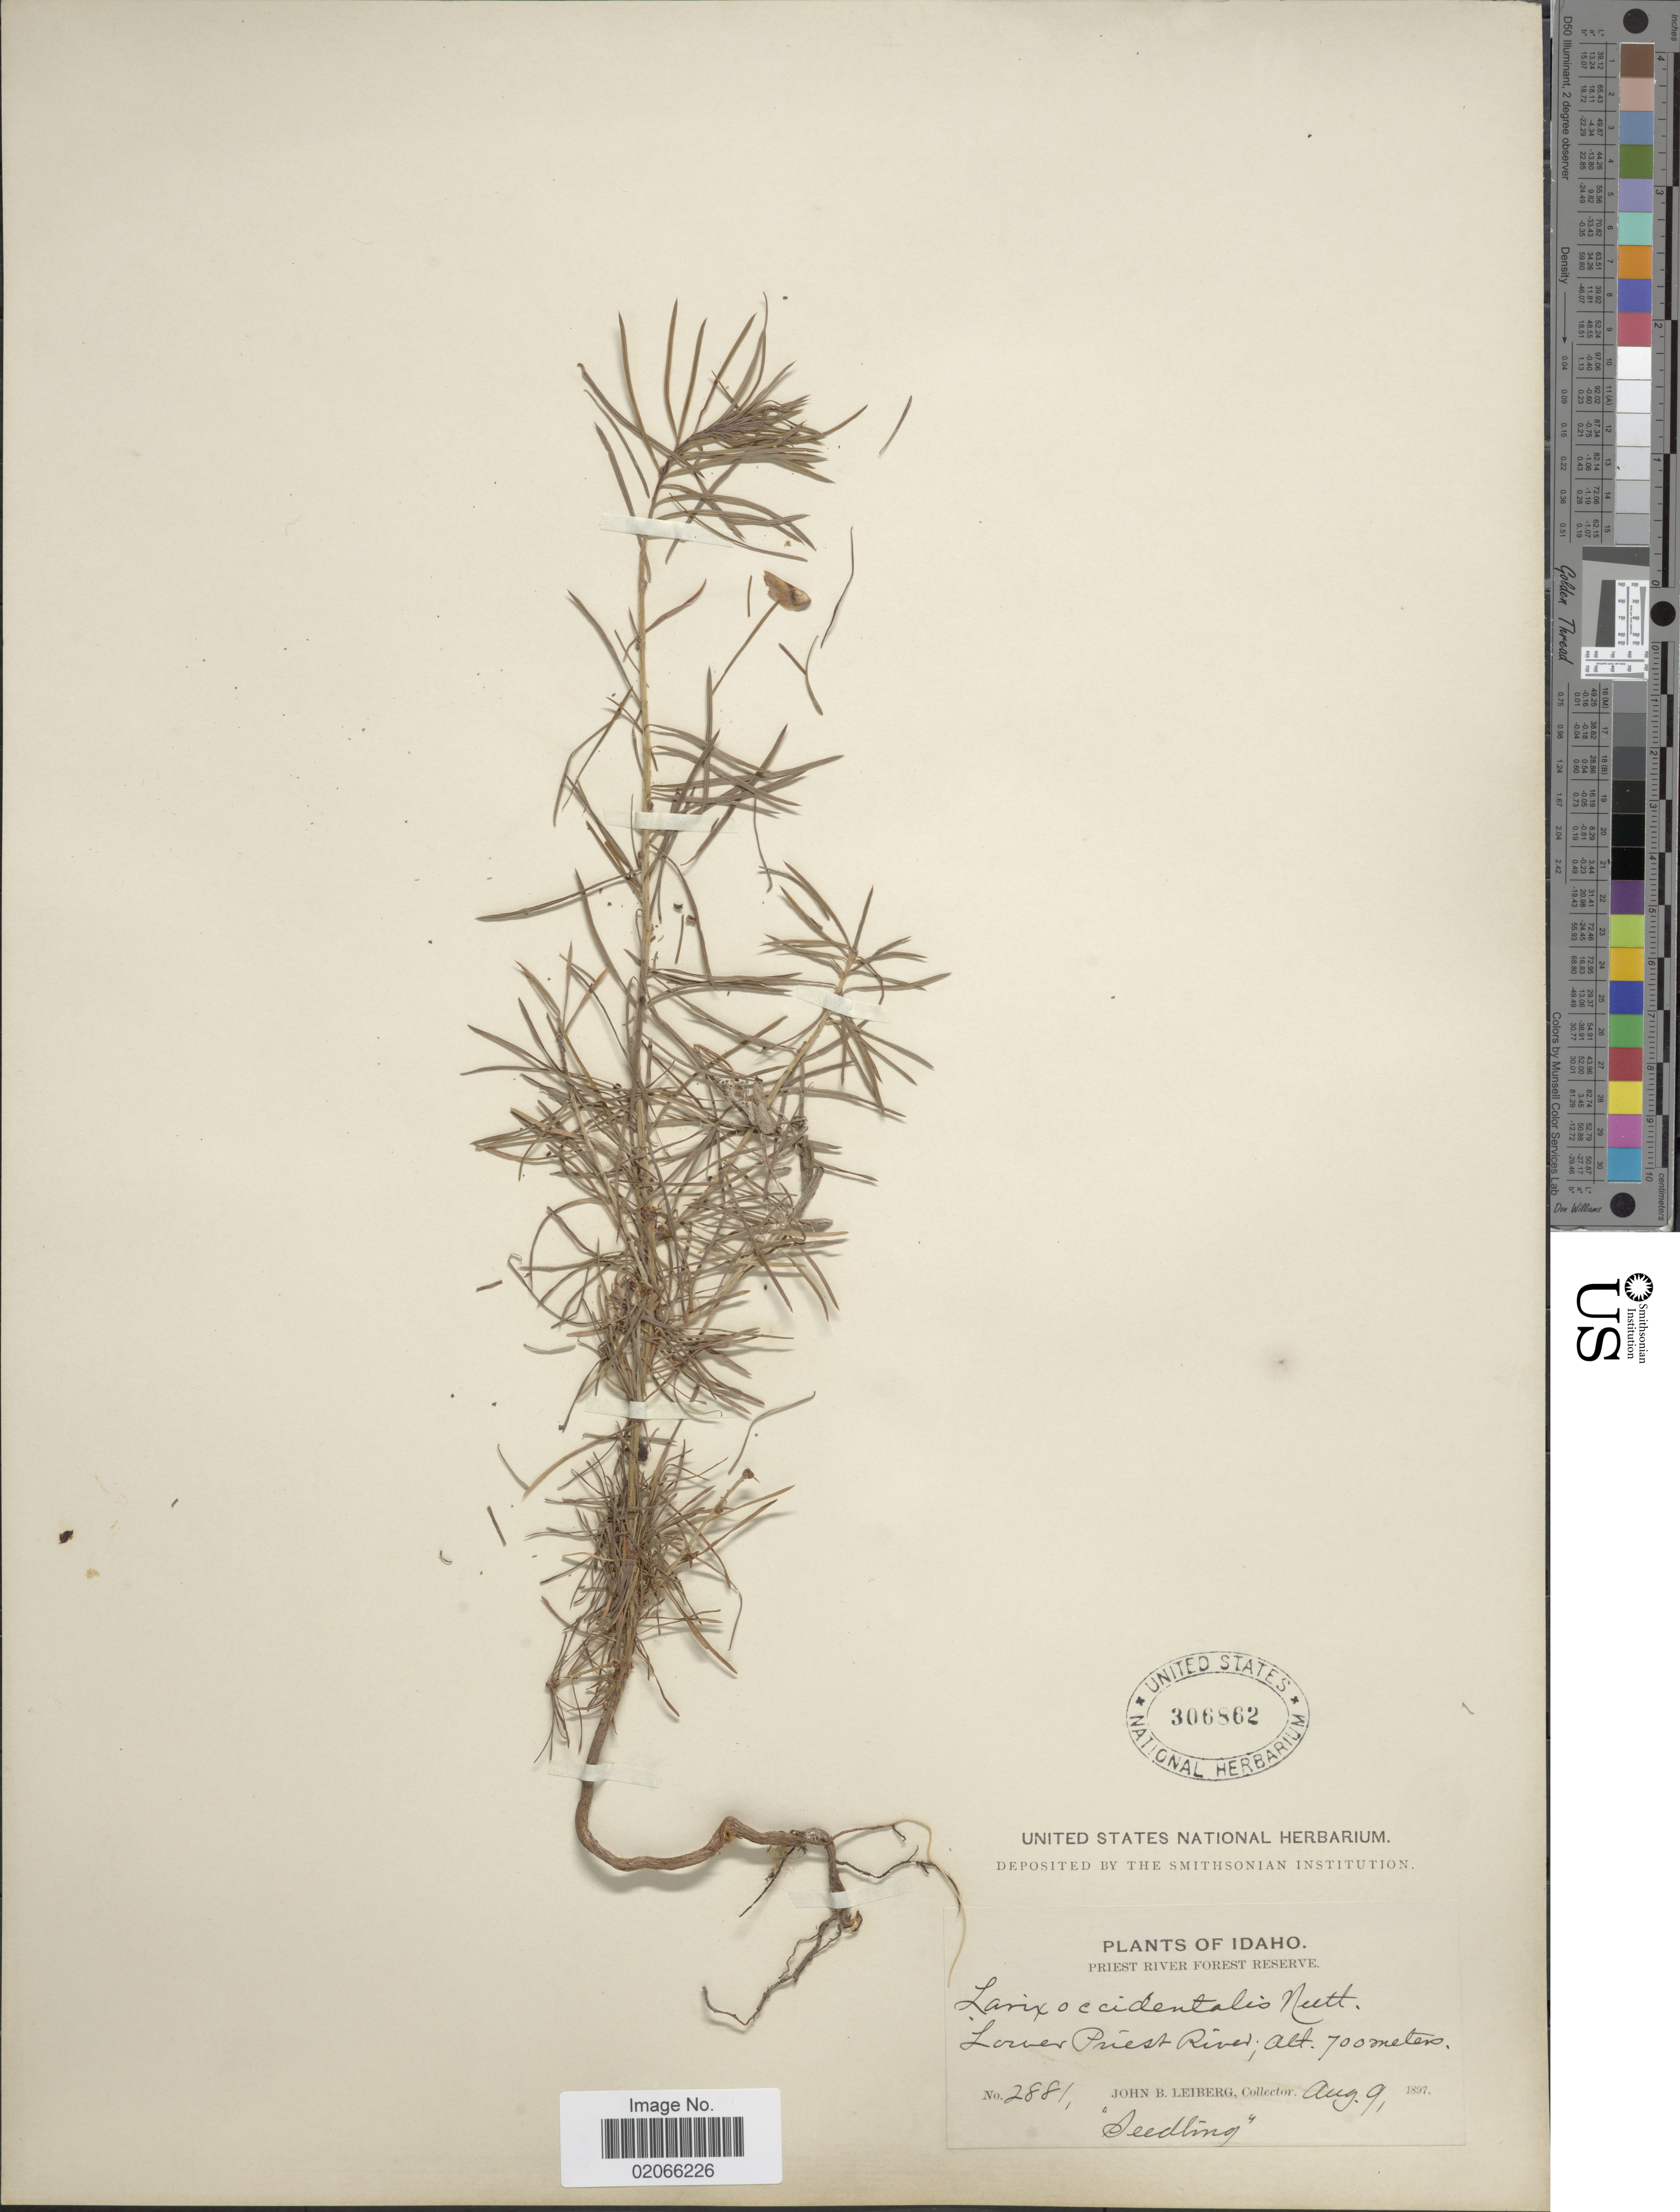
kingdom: Plantae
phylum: Tracheophyta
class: Pinopsida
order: Pinales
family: Pinaceae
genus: Larix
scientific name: Larix occidentalis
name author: Nutt.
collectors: J. Leiberg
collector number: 2881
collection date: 1897-08-09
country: United States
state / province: Idaho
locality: Idaho. Priest River Forest reserve. Lower Priest River.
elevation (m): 700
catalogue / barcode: US 306862